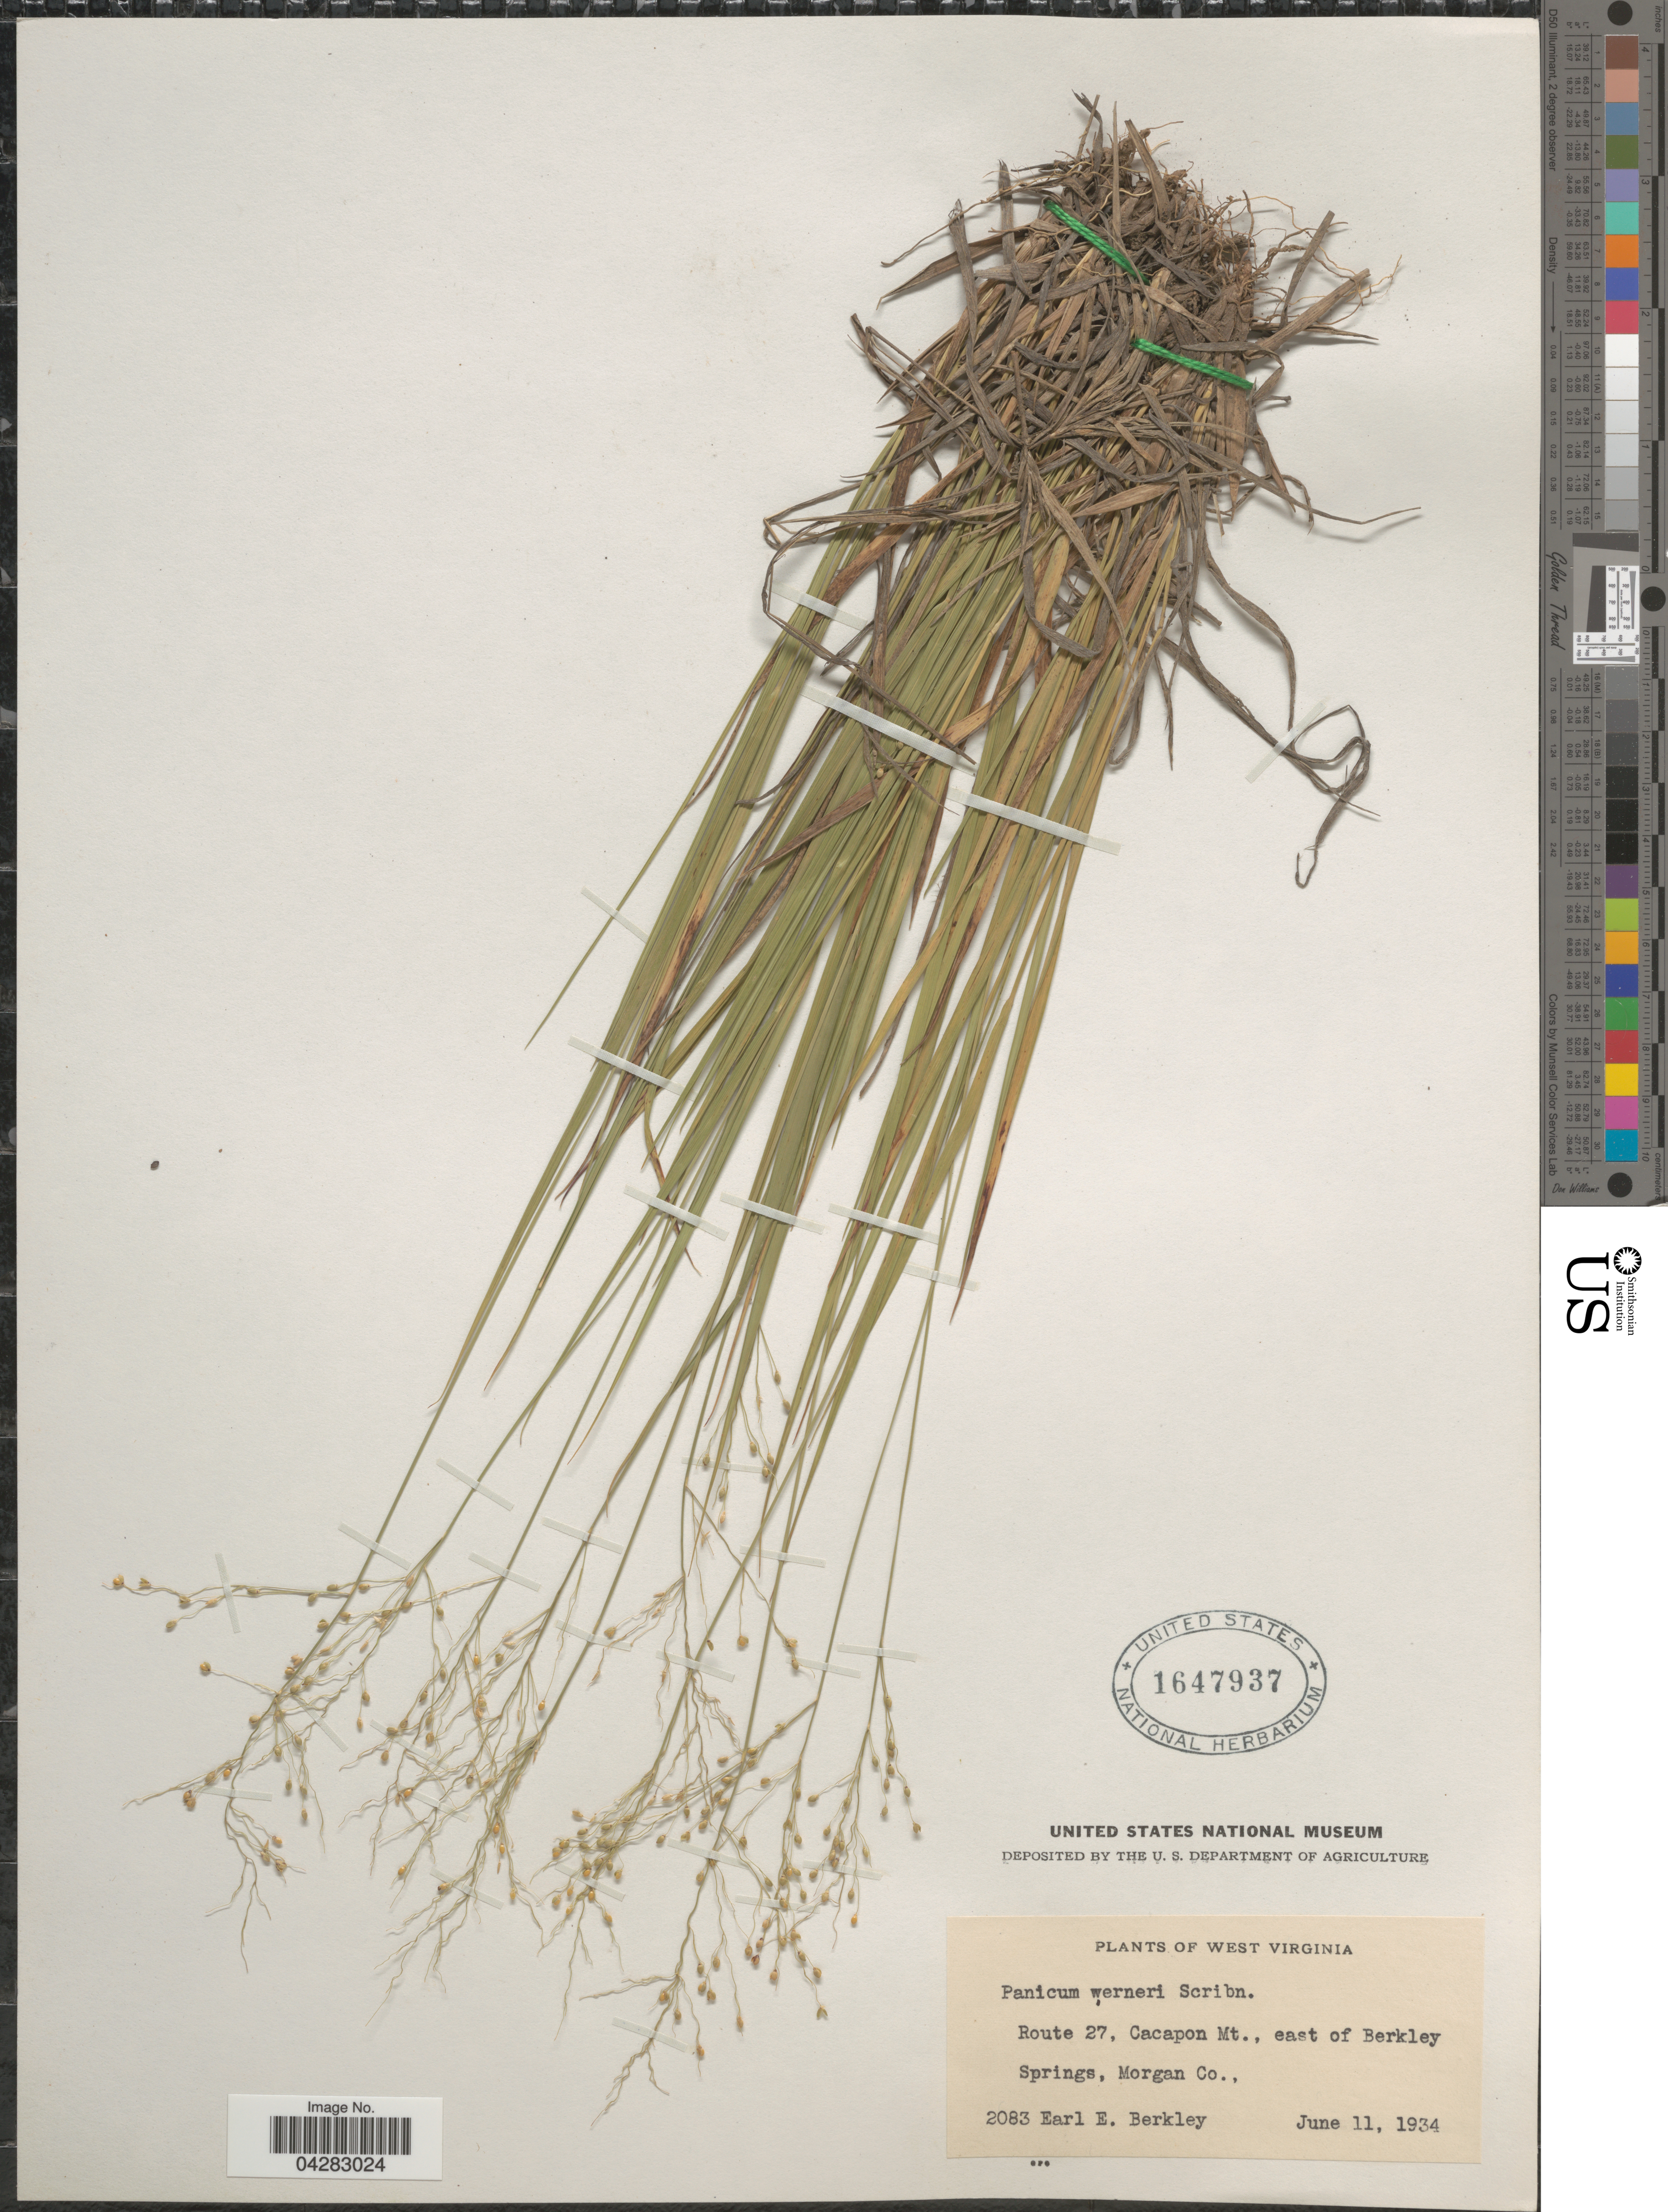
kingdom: Plantae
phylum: Tracheophyta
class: Liliopsida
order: Poales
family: Poaceae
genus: Dichanthelium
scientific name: Dichanthelium linearifolium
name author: (Scribn.) Gould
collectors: E. Berkley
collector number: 2083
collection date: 1934-06-11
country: United States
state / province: West Virginia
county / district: Morgan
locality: Route 27, Cacapon Mt., east of Berkley Springs, Morgan Co.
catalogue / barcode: US 1647937